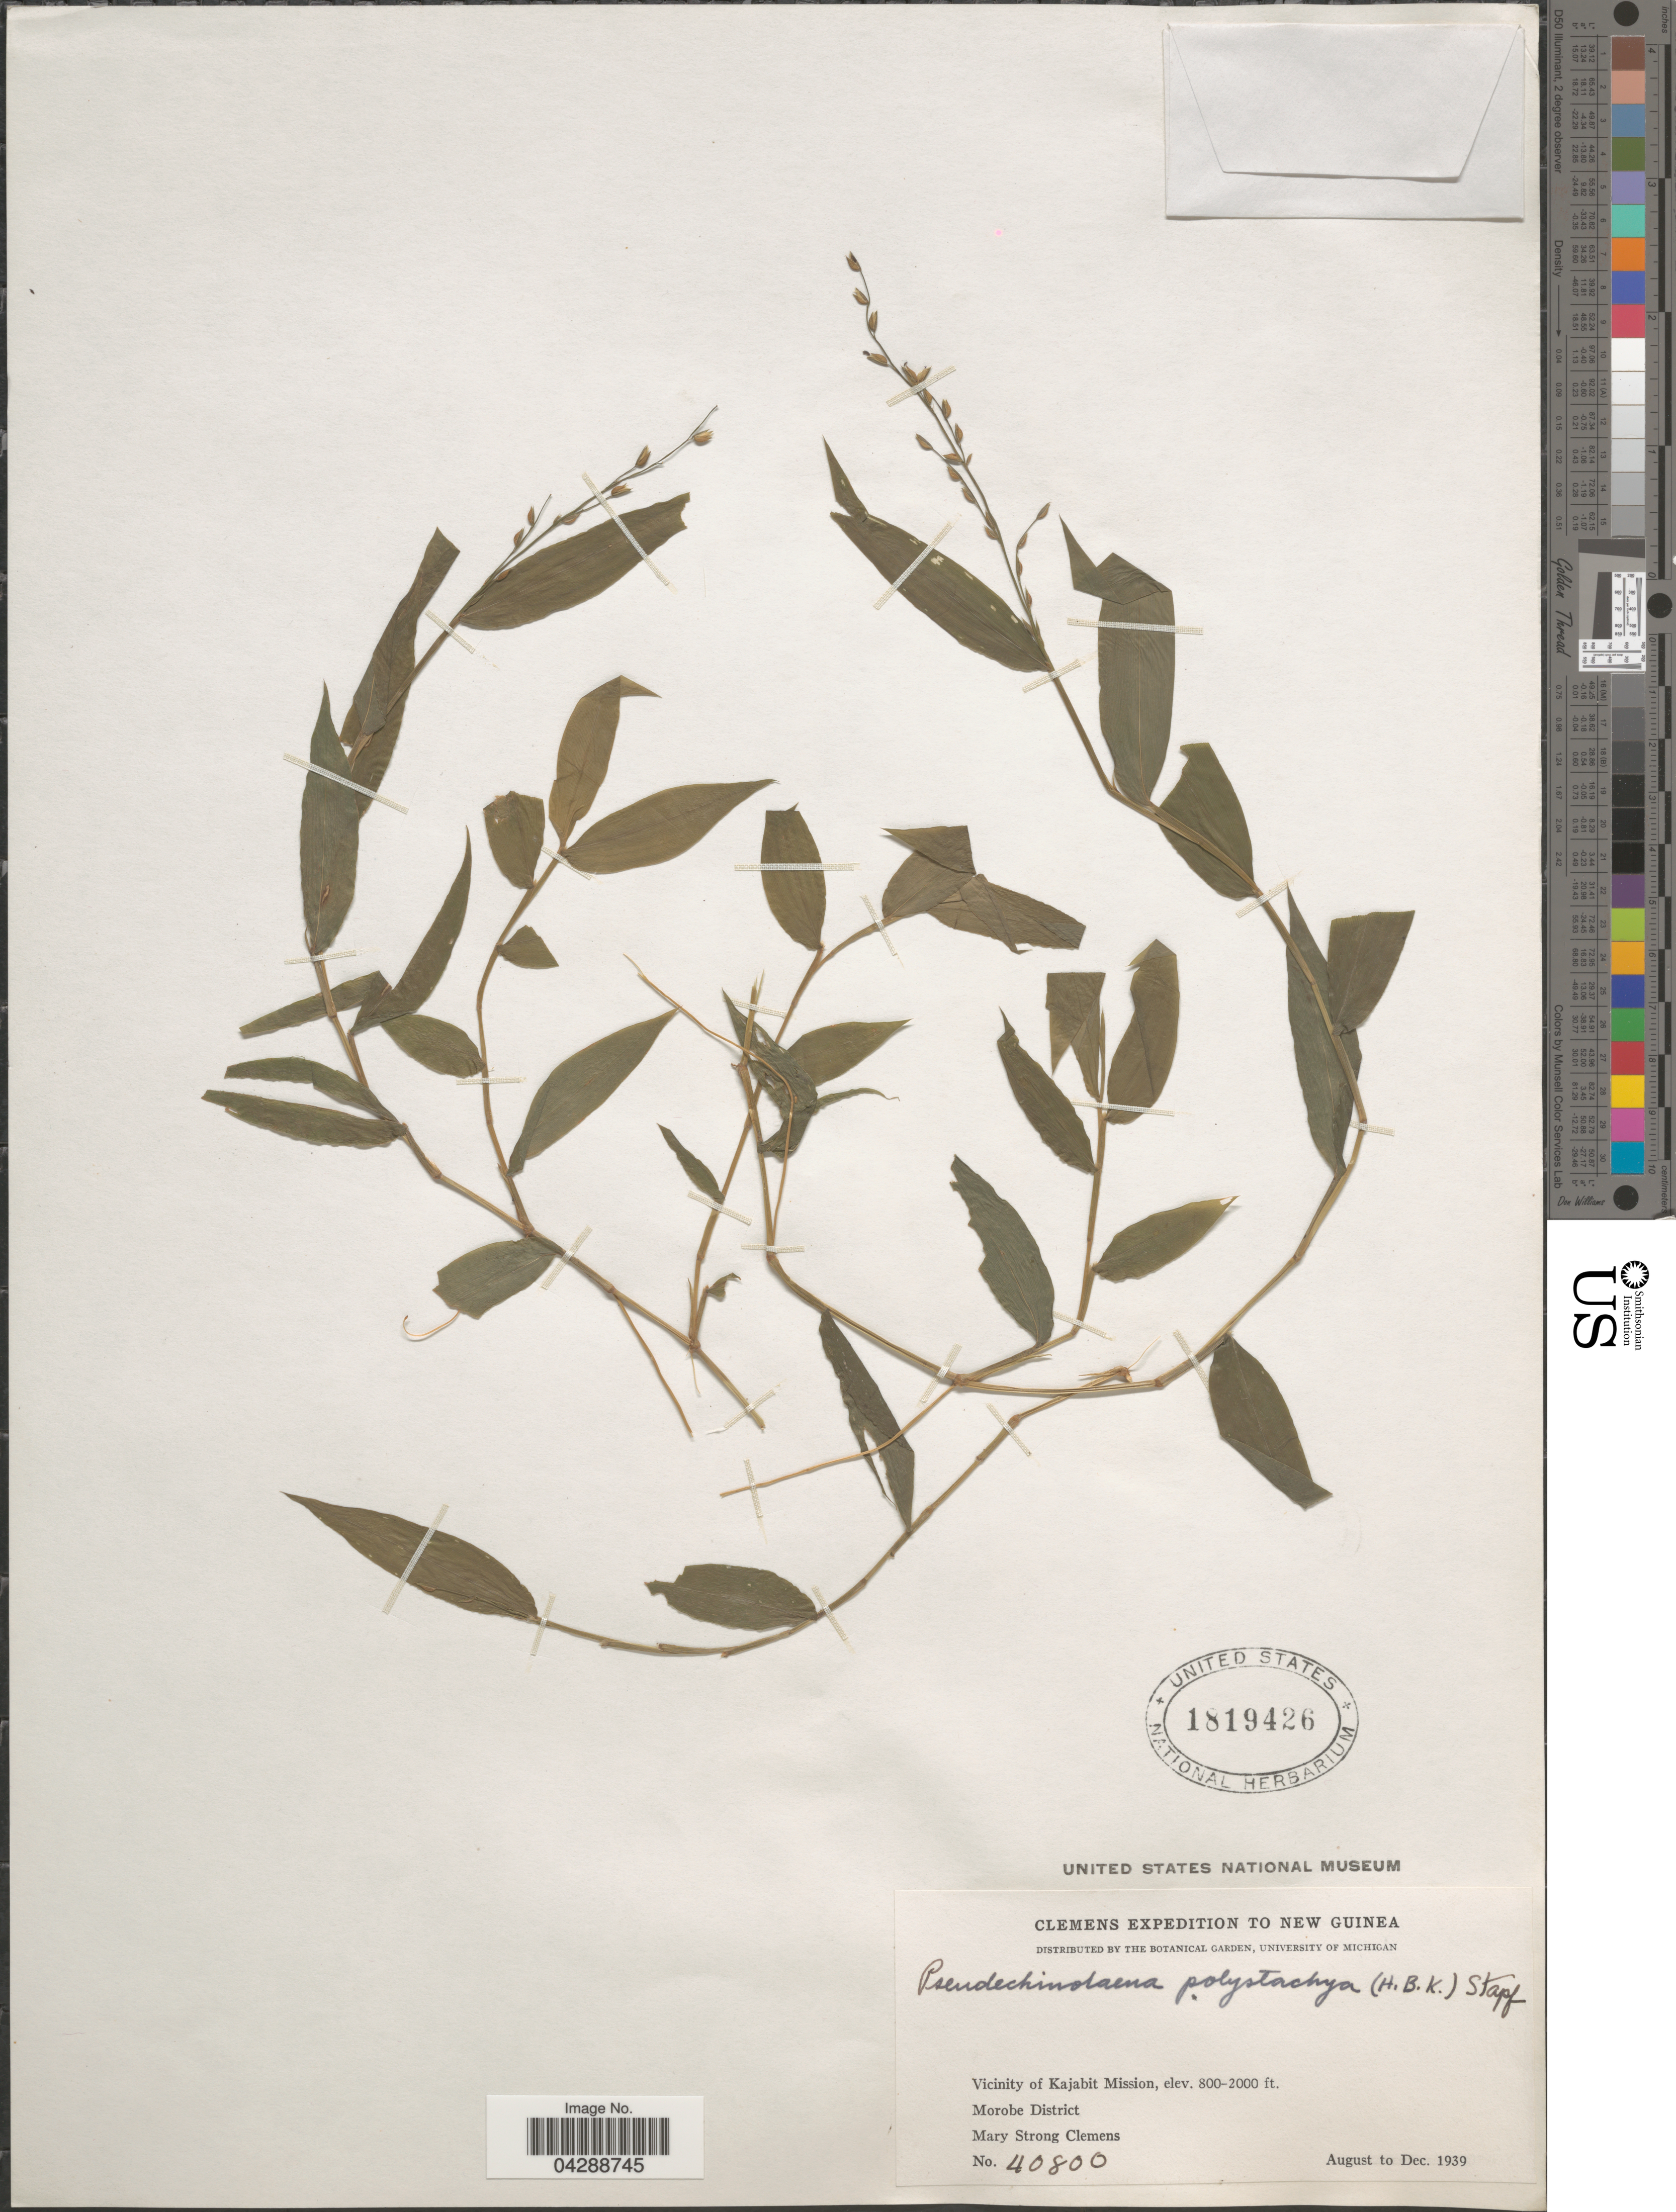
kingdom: Plantae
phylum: Tracheophyta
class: Liliopsida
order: Poales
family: Poaceae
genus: Pseudechinolaena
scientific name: Pseudechinolaena polystachya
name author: (Kunth) Stapf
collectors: M. S. Clemens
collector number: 40800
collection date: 1939-08/1939-12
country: Papua New Guinea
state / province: Morobe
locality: Clemens Expedition to New Guinea. Vicinity of Kajabit Mission. Morobe District.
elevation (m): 244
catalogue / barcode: US 1819426